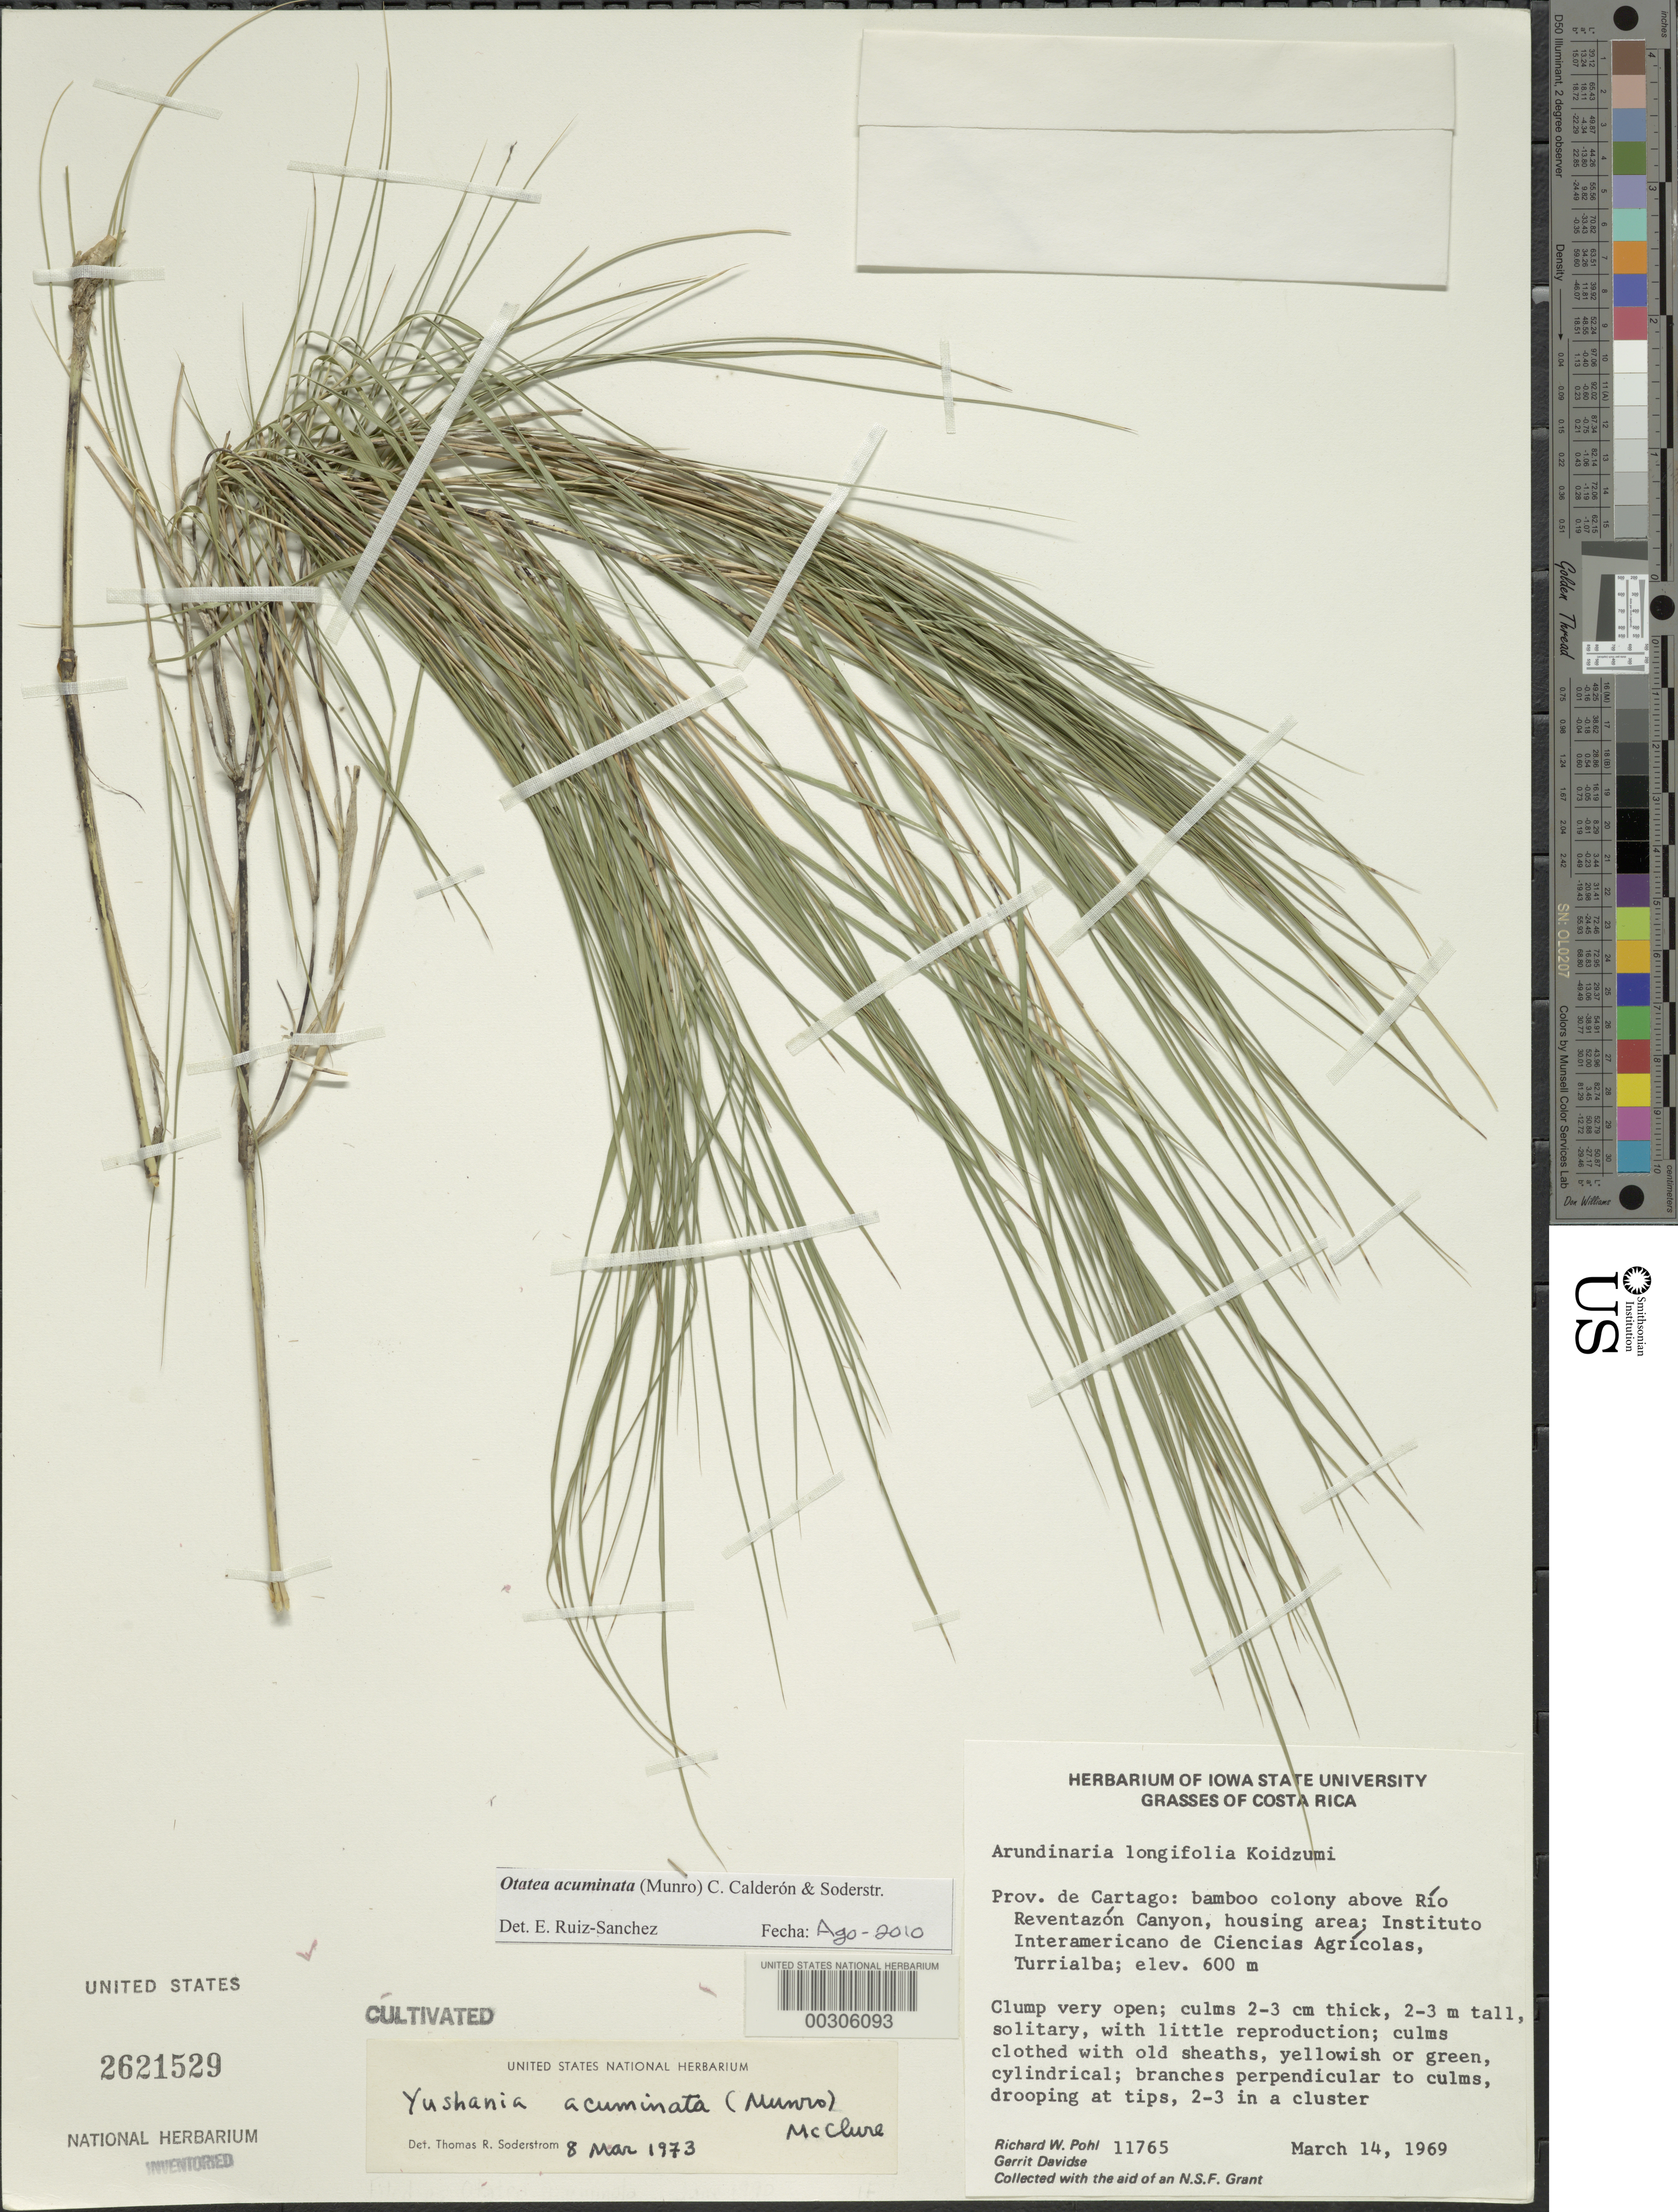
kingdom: Plantae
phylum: Tracheophyta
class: Liliopsida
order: Poales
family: Poaceae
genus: Otatea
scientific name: Otatea acuminata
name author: (Munro) C. E. Calderón & Soderstr.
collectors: R. W. Pohl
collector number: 11765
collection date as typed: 14 Mar 1969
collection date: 1969-03-14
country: Costa Rica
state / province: Cartago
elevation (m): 600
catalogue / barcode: US 2621529